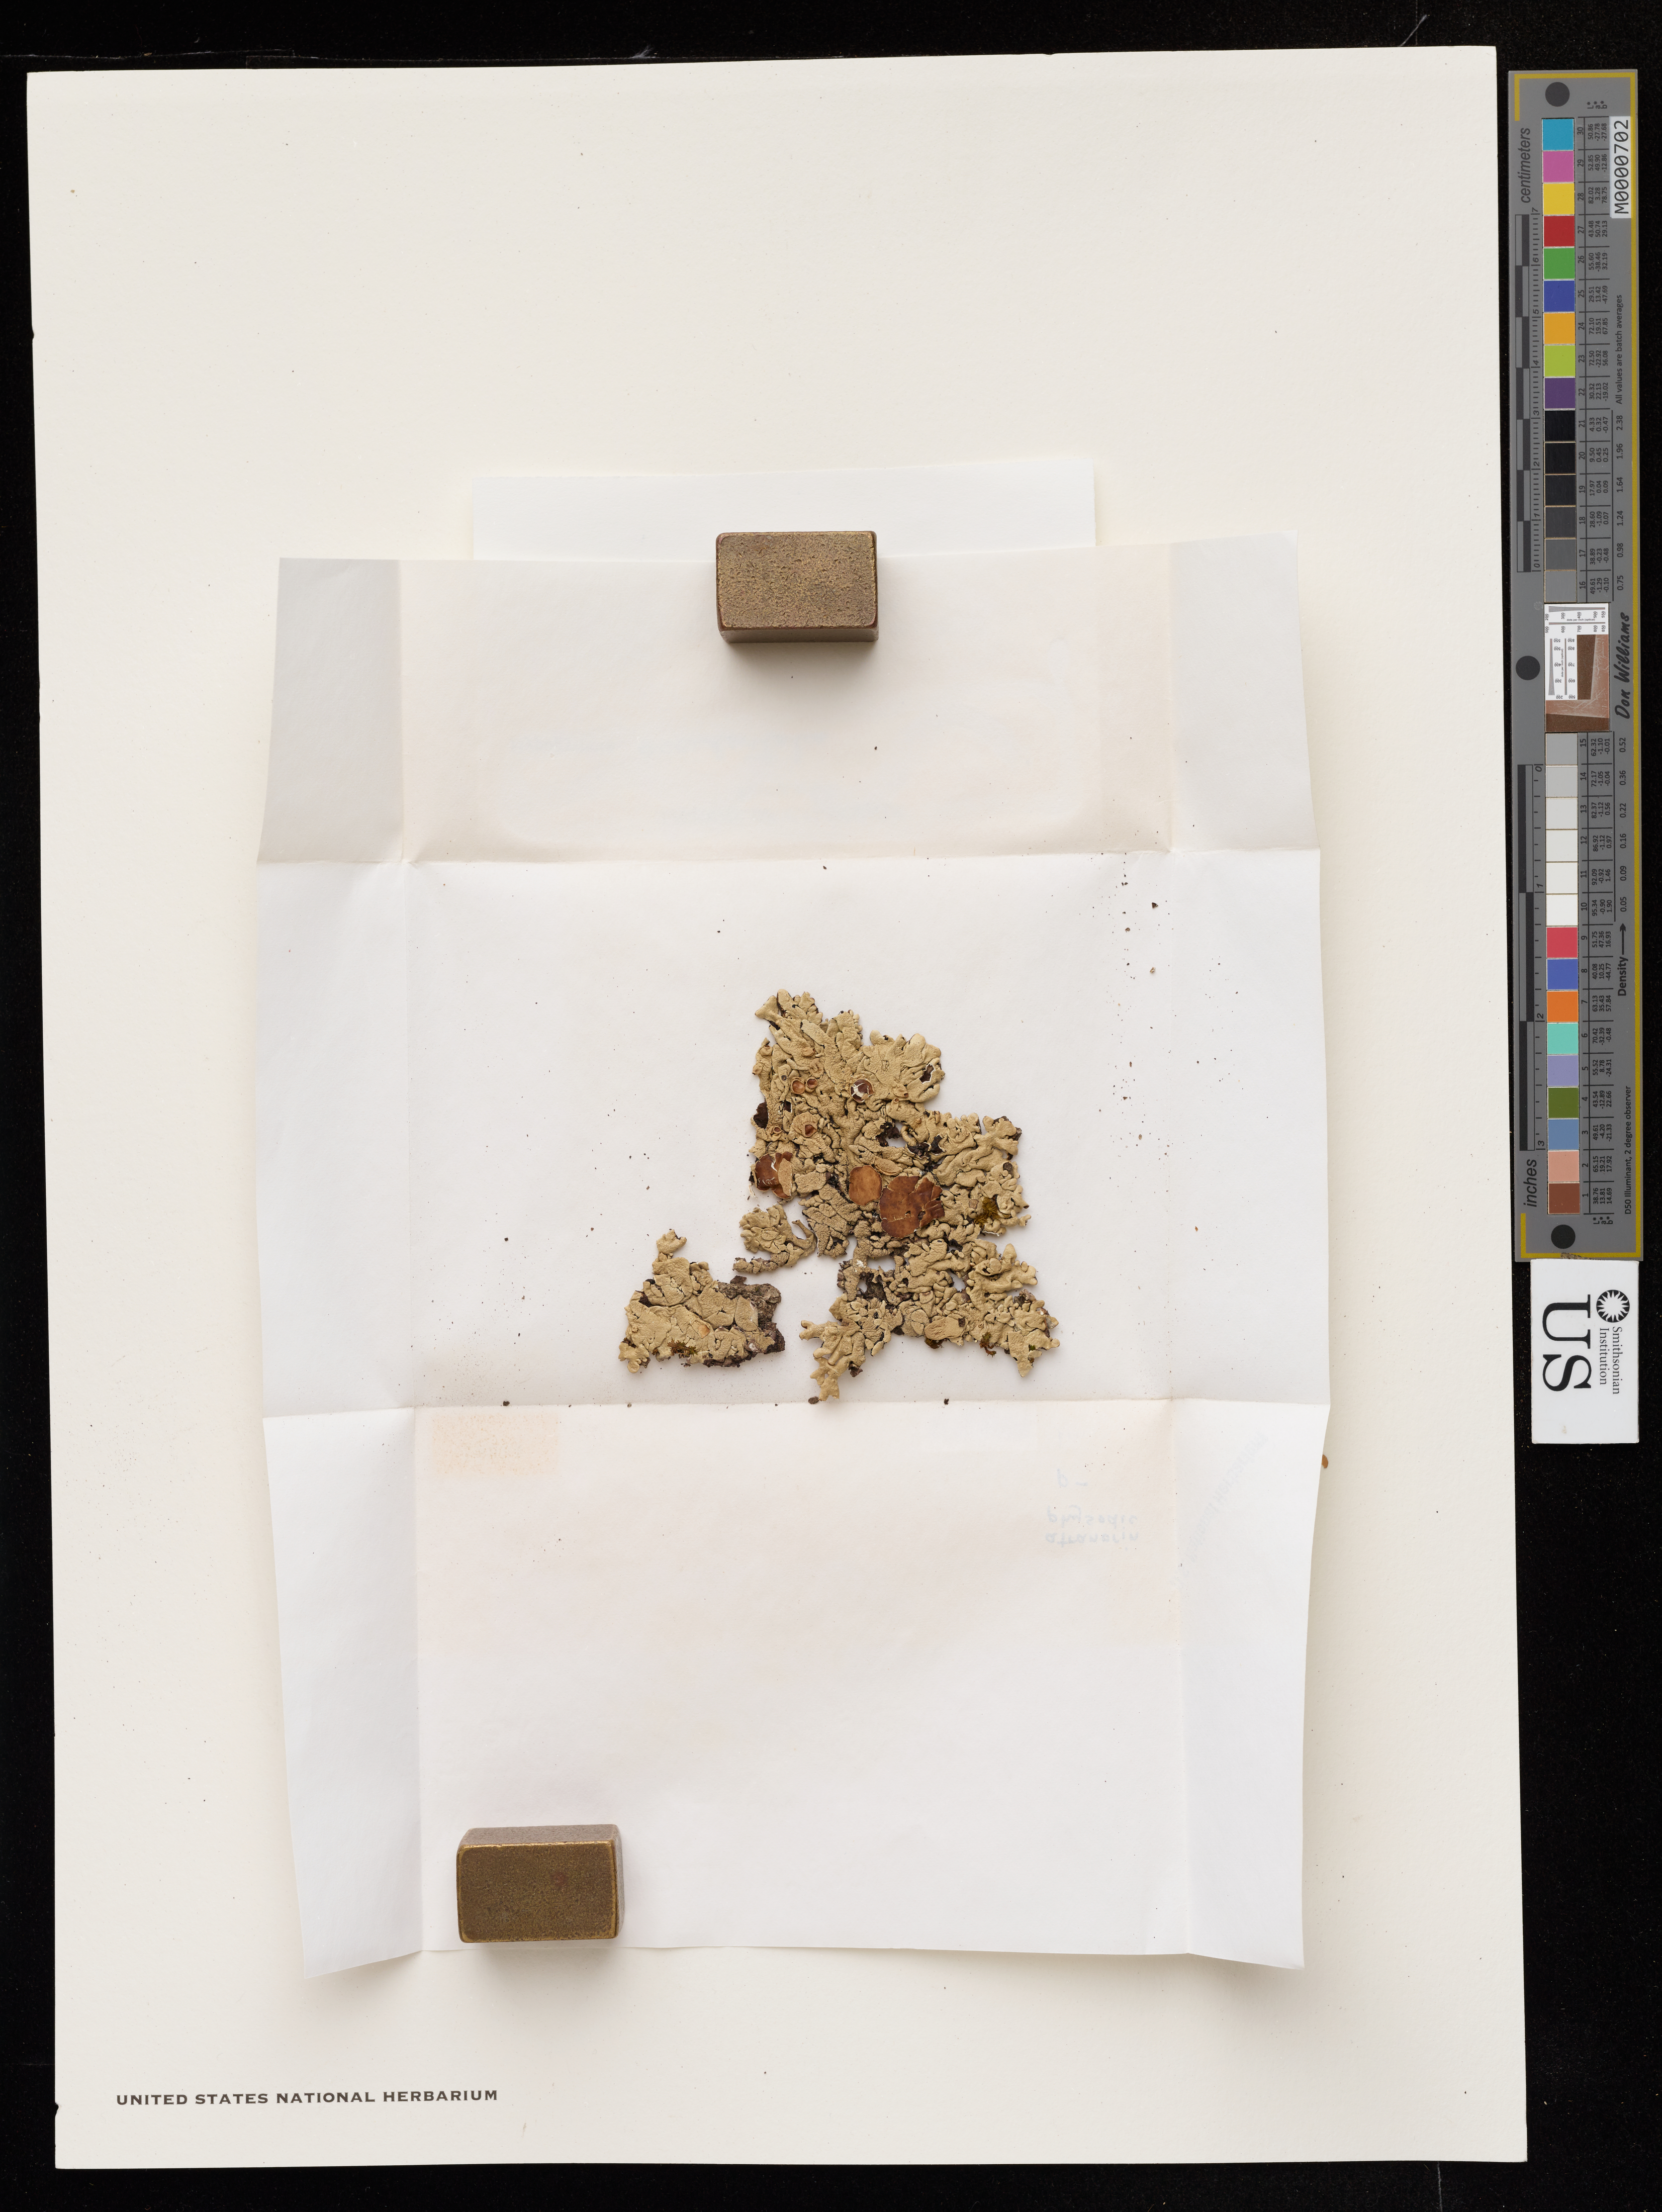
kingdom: Fungi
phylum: Ascomycota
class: Lecanoromycetes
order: Lecanorales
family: Parmeliaceae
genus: Hypogymnia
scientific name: Hypogymnia occidentalis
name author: L.H. Pike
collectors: M. Hale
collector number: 52151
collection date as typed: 02 Aug 1978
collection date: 1978-08-02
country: United States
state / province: California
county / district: Plumas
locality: Sw of crescent mills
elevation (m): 0